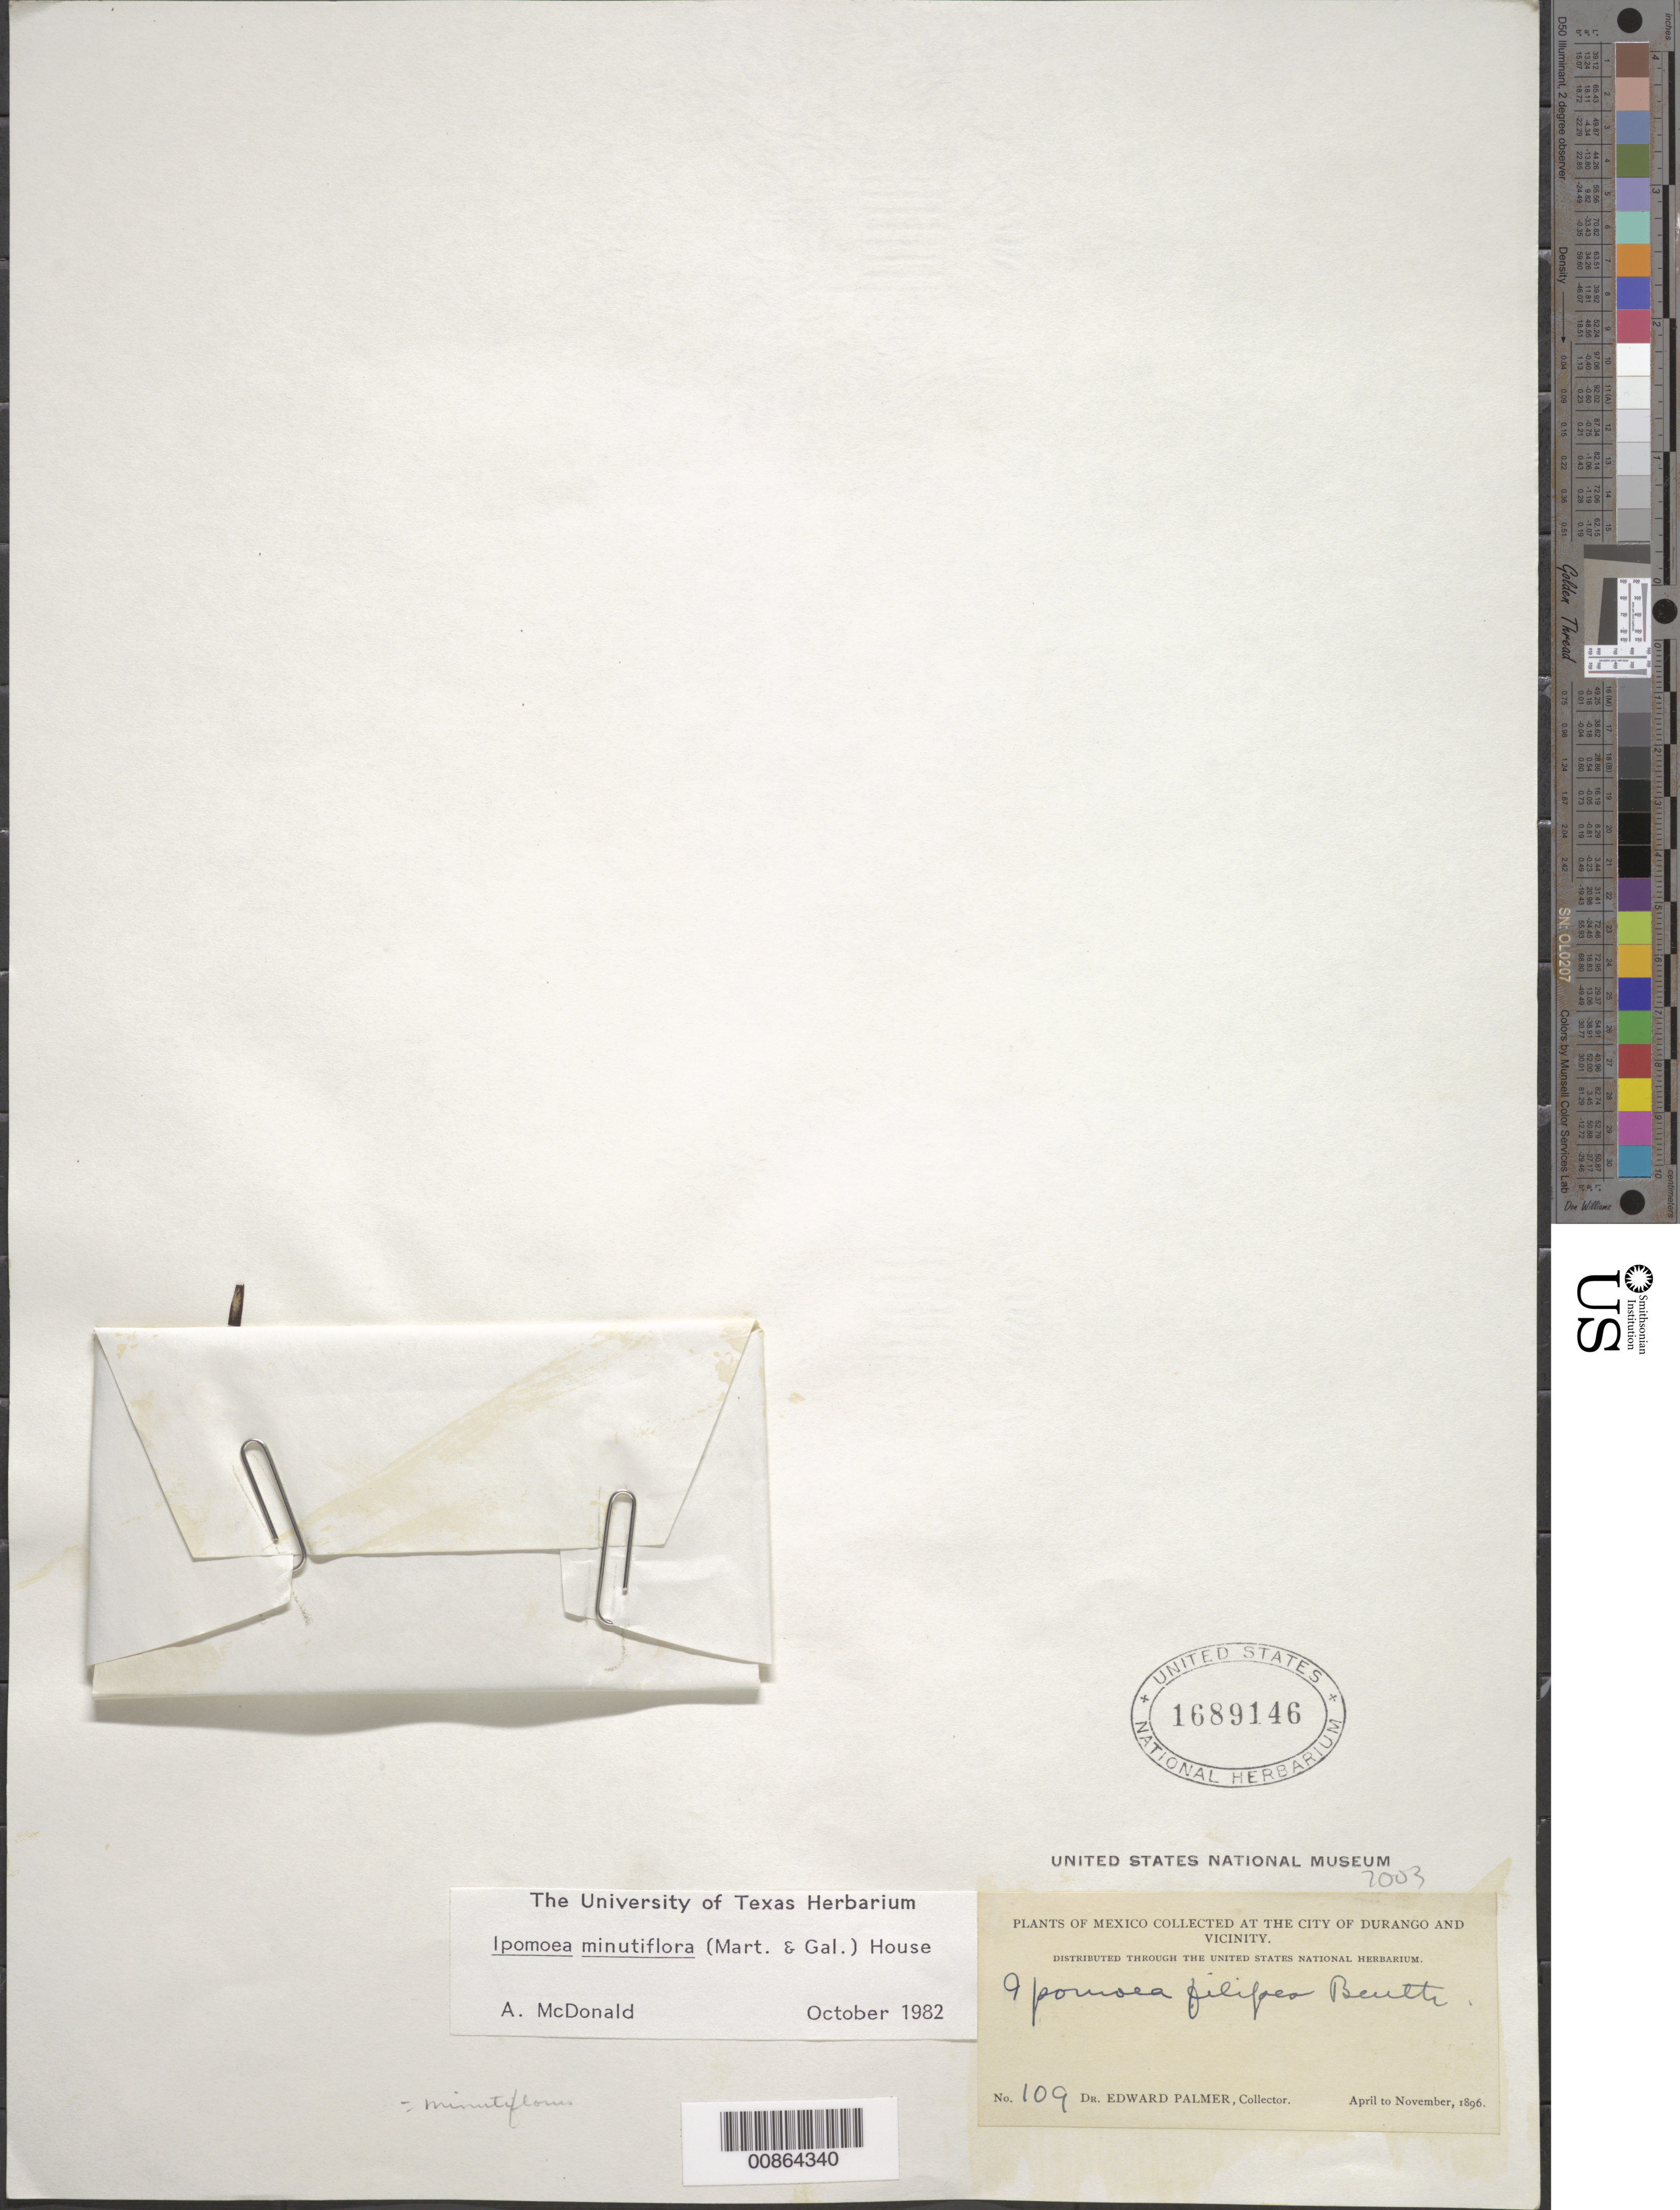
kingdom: Plantae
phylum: Tracheophyta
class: Magnoliopsida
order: Solanales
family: Convolvulaceae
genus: Ipomoea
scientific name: Ipomoea minutiflora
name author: (M. Martens) House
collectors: E. Palmer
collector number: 109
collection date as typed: Apr 1896 to -- Nov 1896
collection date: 1896-04/1896-11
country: Mexico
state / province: Durango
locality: City of Durango and vicinity.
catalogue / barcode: US 1689146